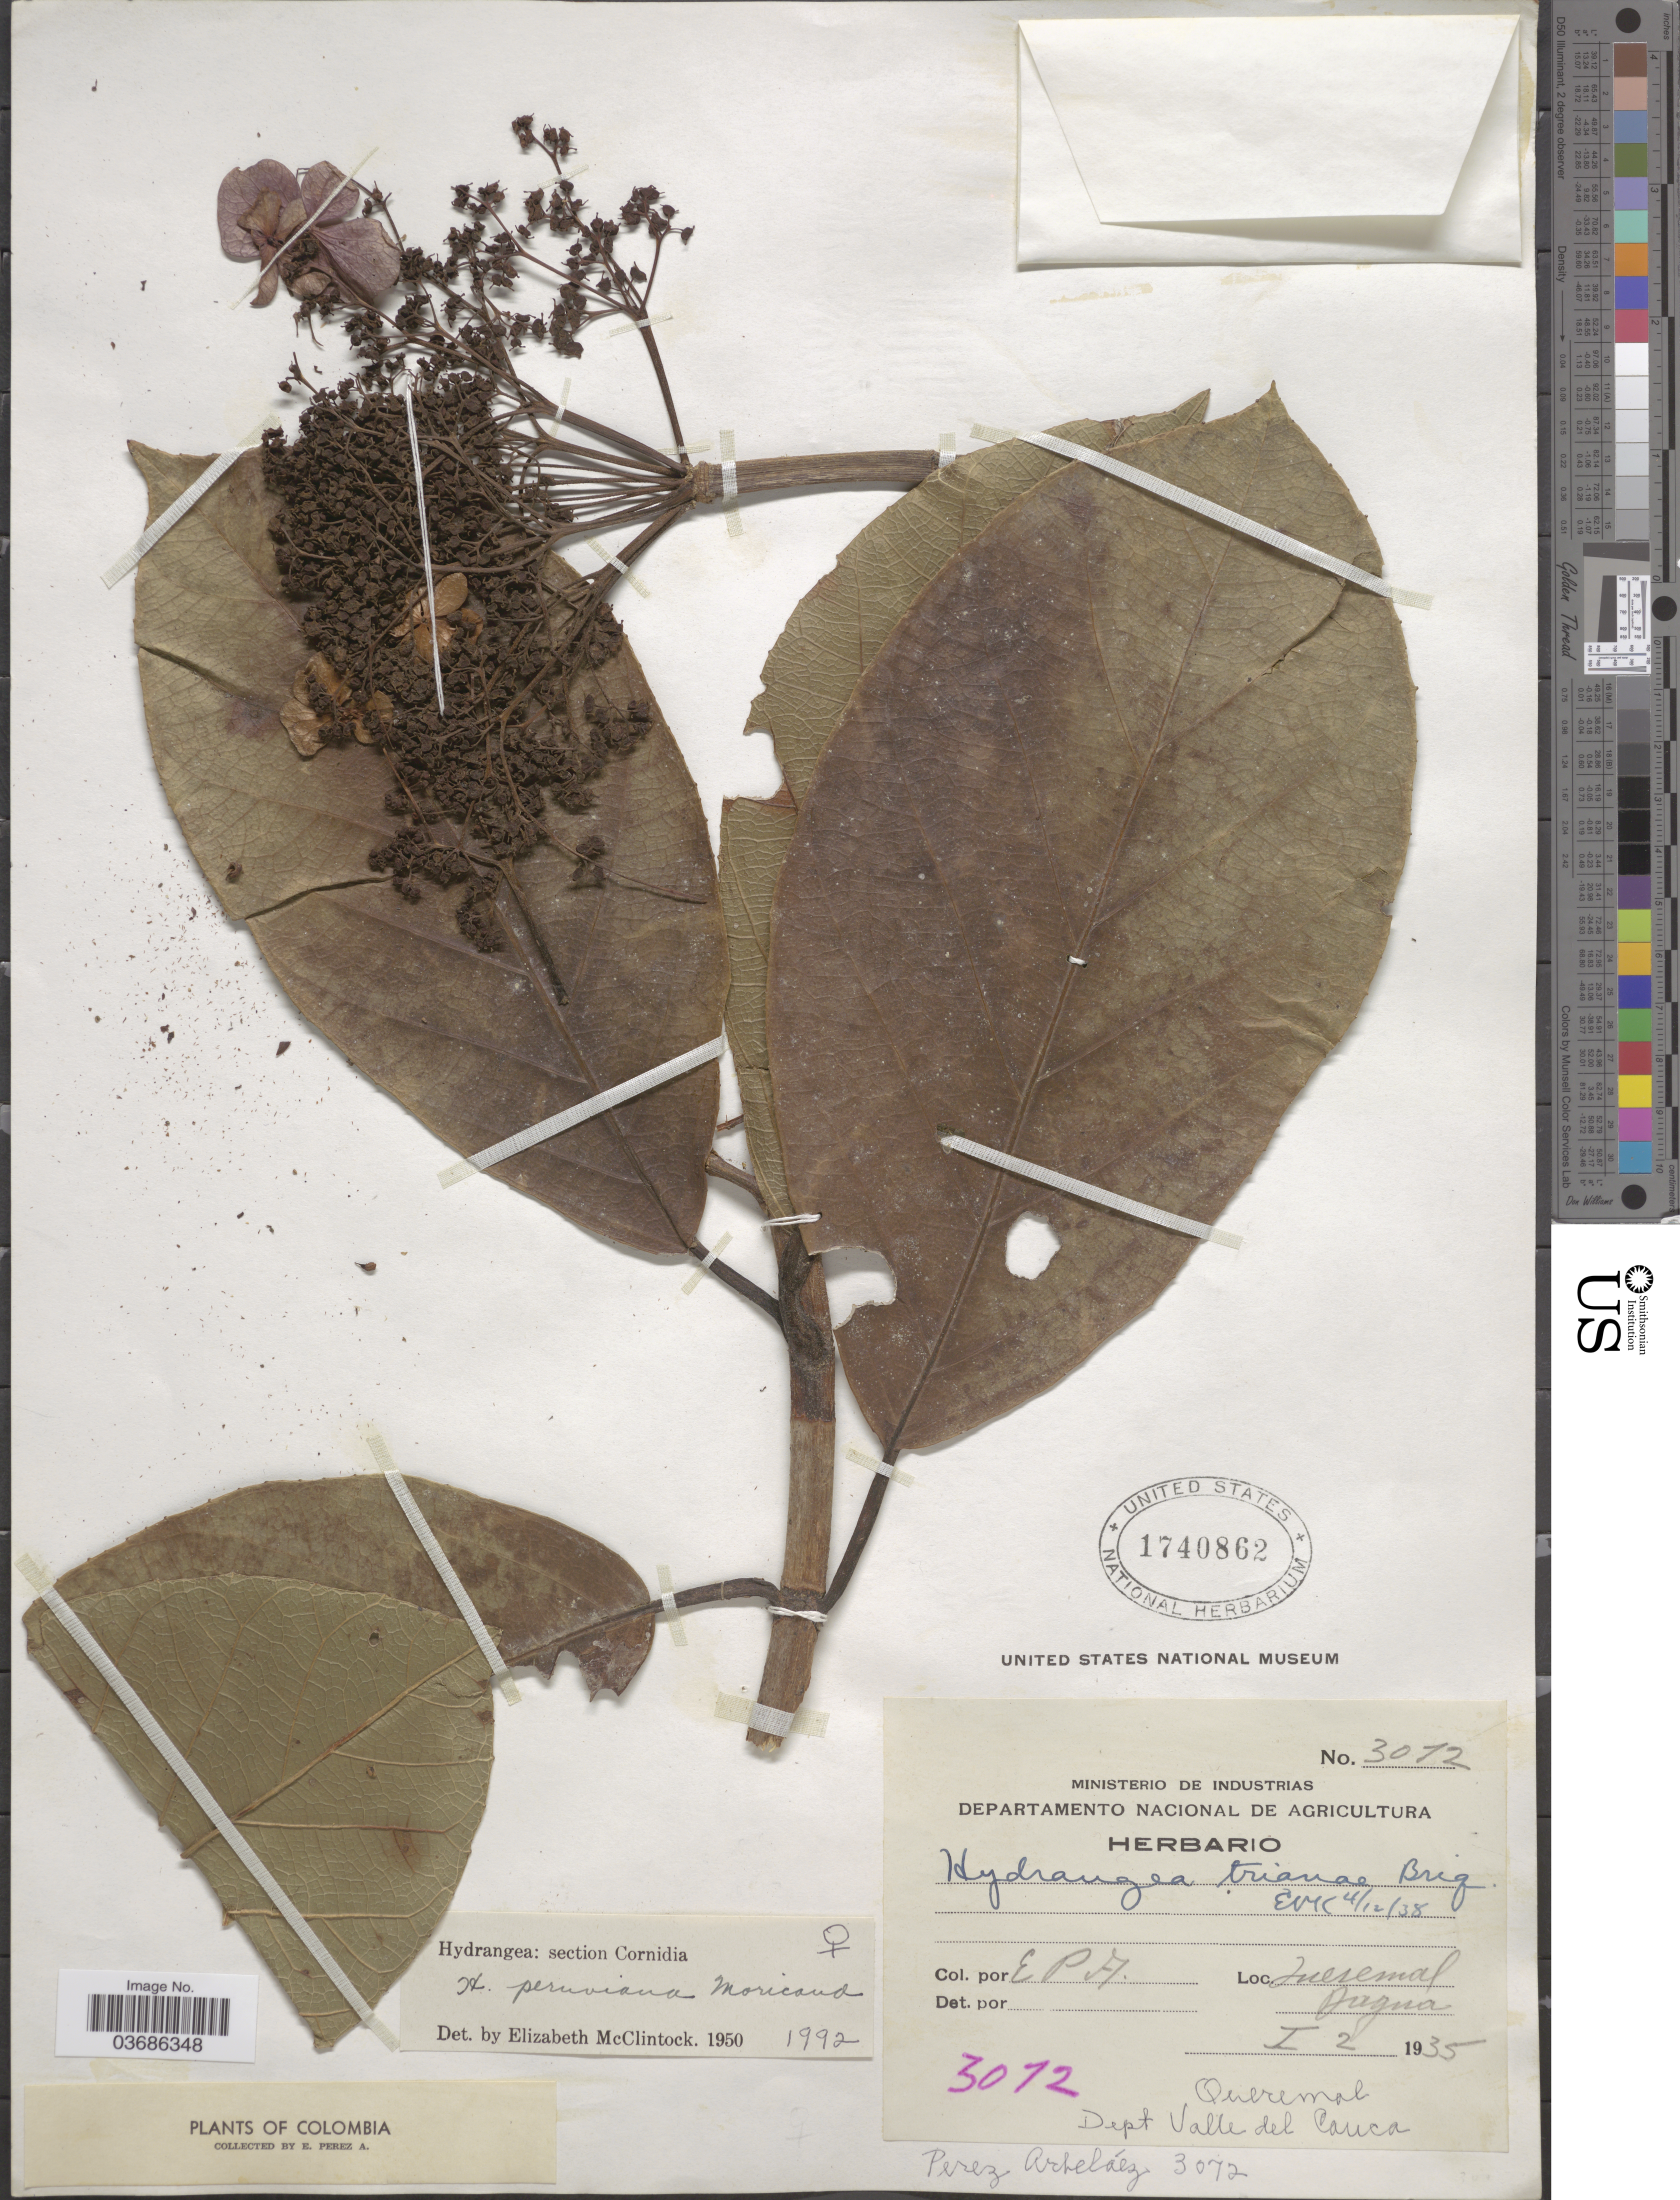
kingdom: Plantae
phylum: Tracheophyta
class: Magnoliopsida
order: Cornales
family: Hydrangeaceae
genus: Hydrangea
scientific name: Hydrangea peruviana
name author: Moric.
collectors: E. Pérez Arbeláez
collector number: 3072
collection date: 1935-02-01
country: Colombia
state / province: Valle del Cauca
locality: Queremal. Dagua. Dept. Valle del Cauca.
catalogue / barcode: US 1740862